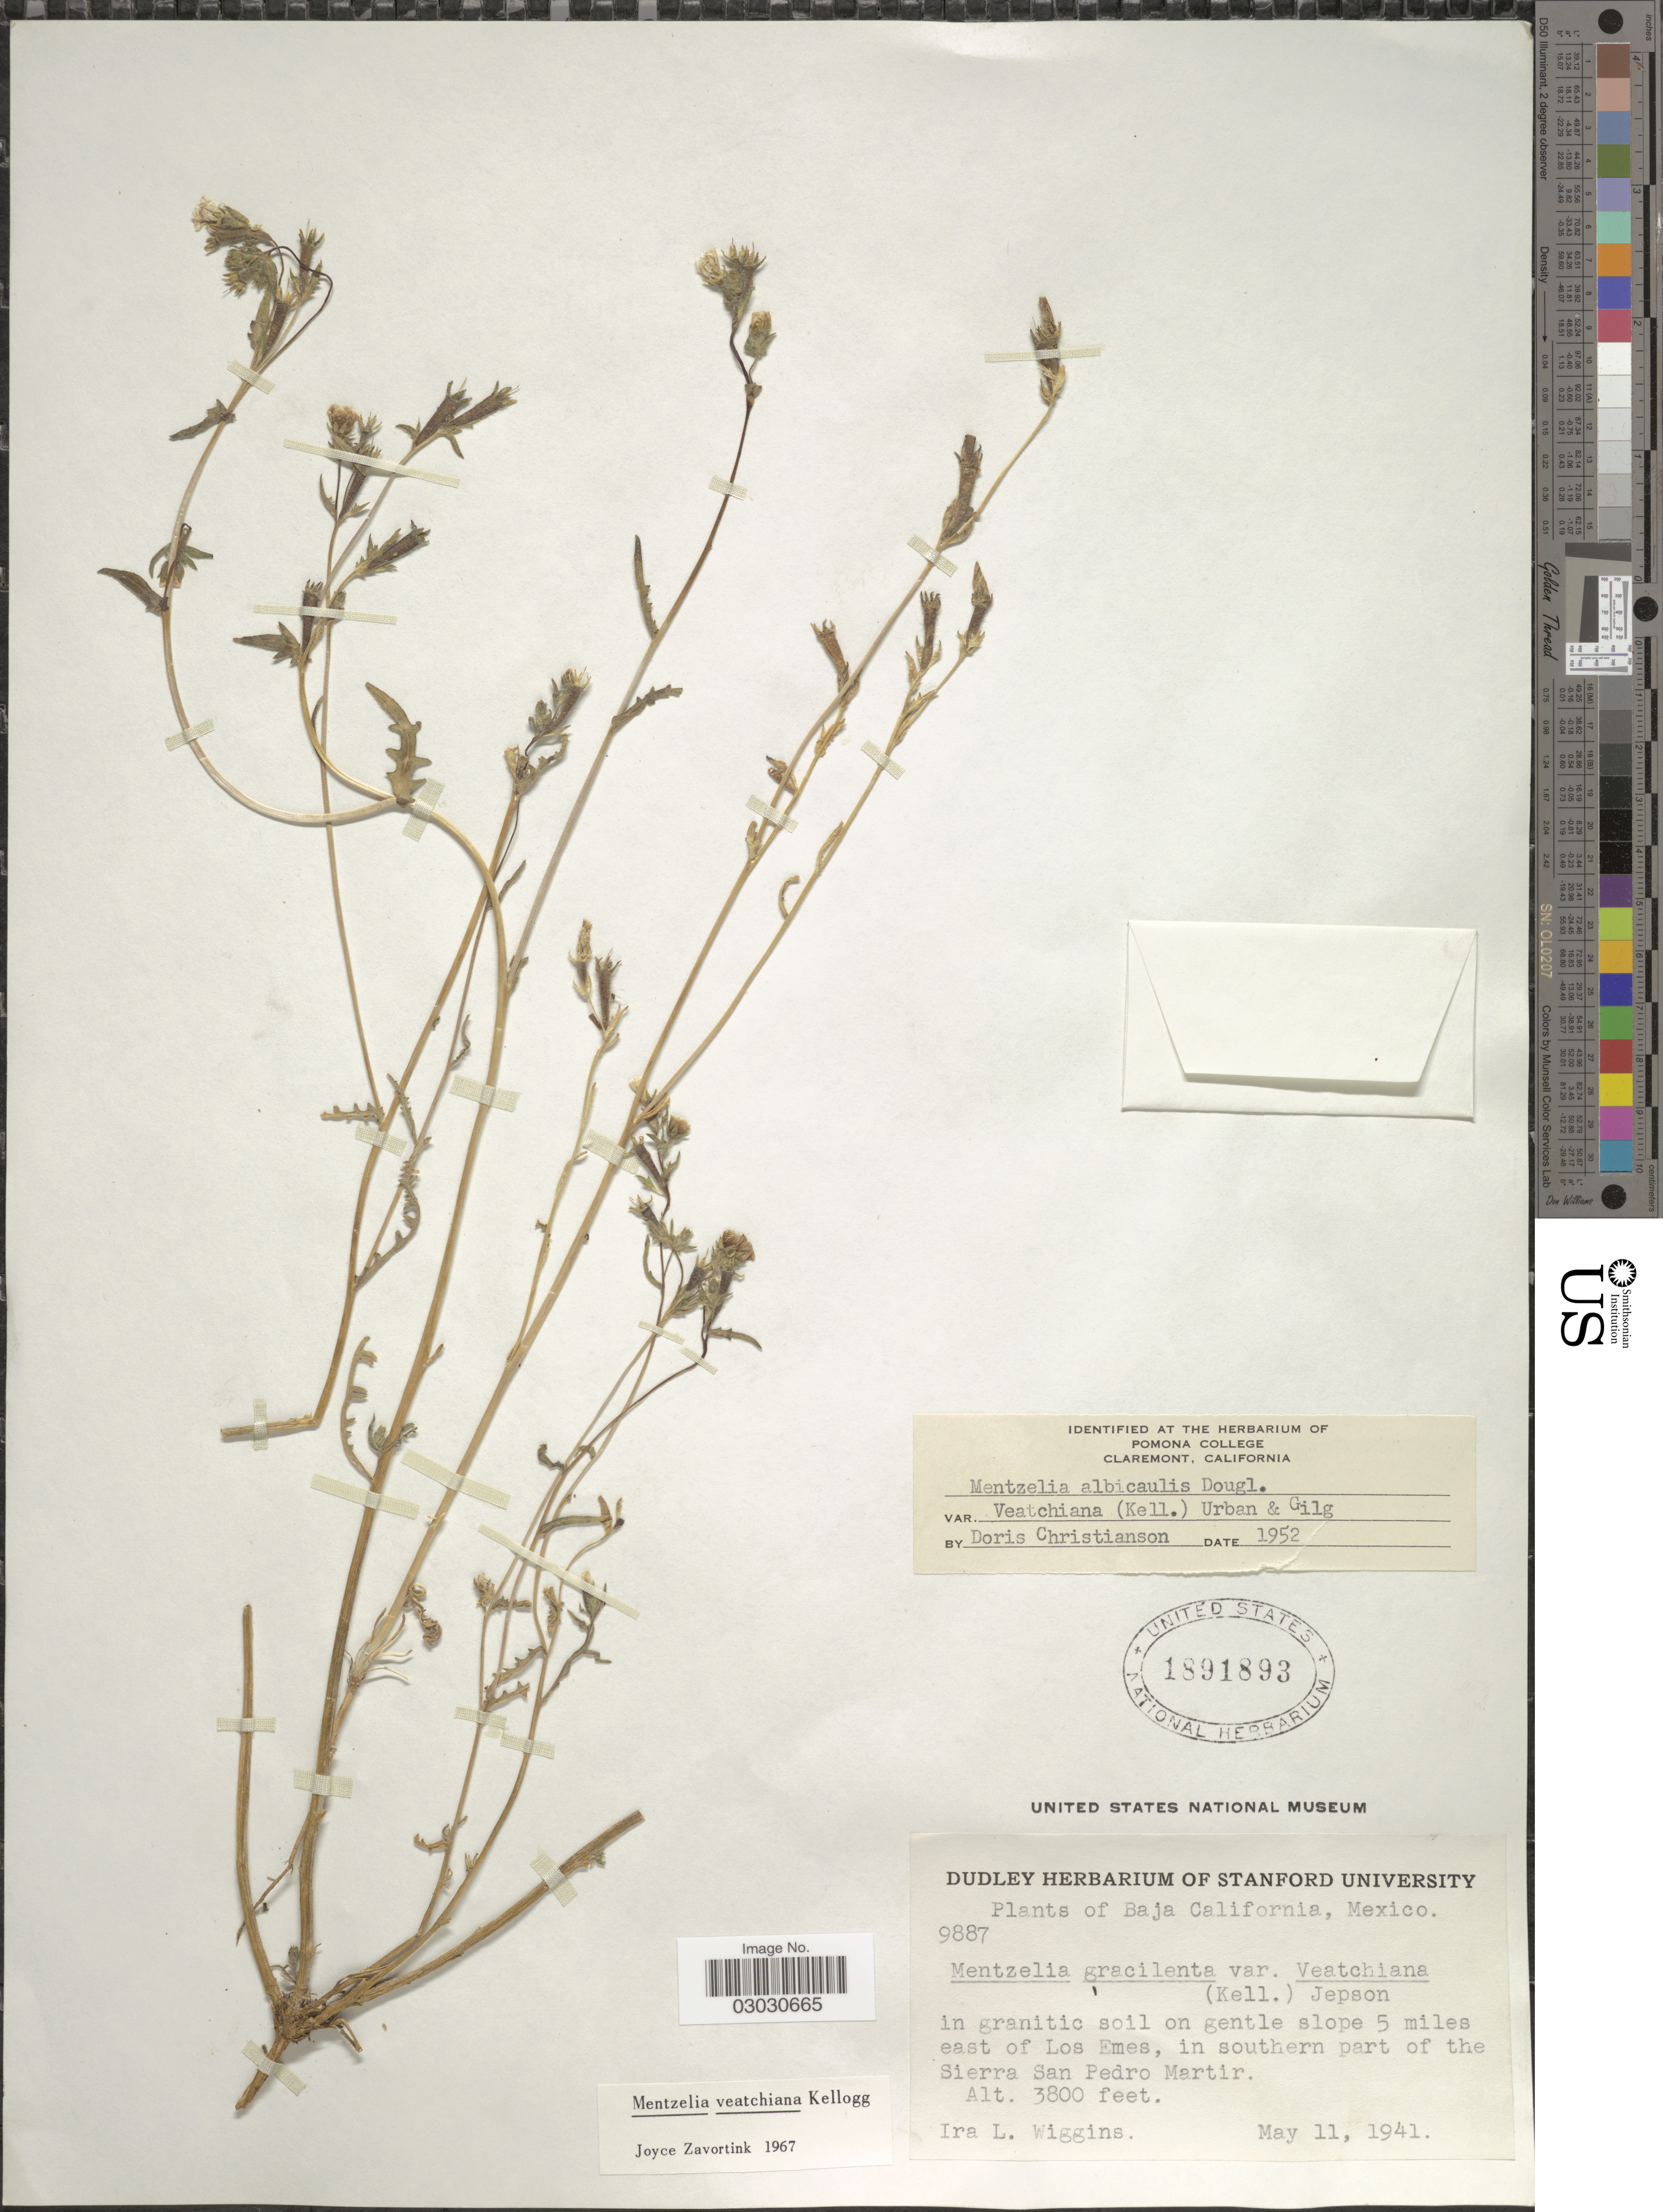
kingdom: Plantae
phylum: Tracheophyta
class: Magnoliopsida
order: Cornales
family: Loasaceae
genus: Mentzelia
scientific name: Mentzelia veatchiana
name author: Kellogg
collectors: I. L. Wiggins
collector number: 9887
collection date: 1941-05-11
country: Mexico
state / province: Baja California Norte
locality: On gentle slope 5 miles east of Los Emes, in southern part of the Sierra San Pedro Martir.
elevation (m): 1158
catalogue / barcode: US 1891893